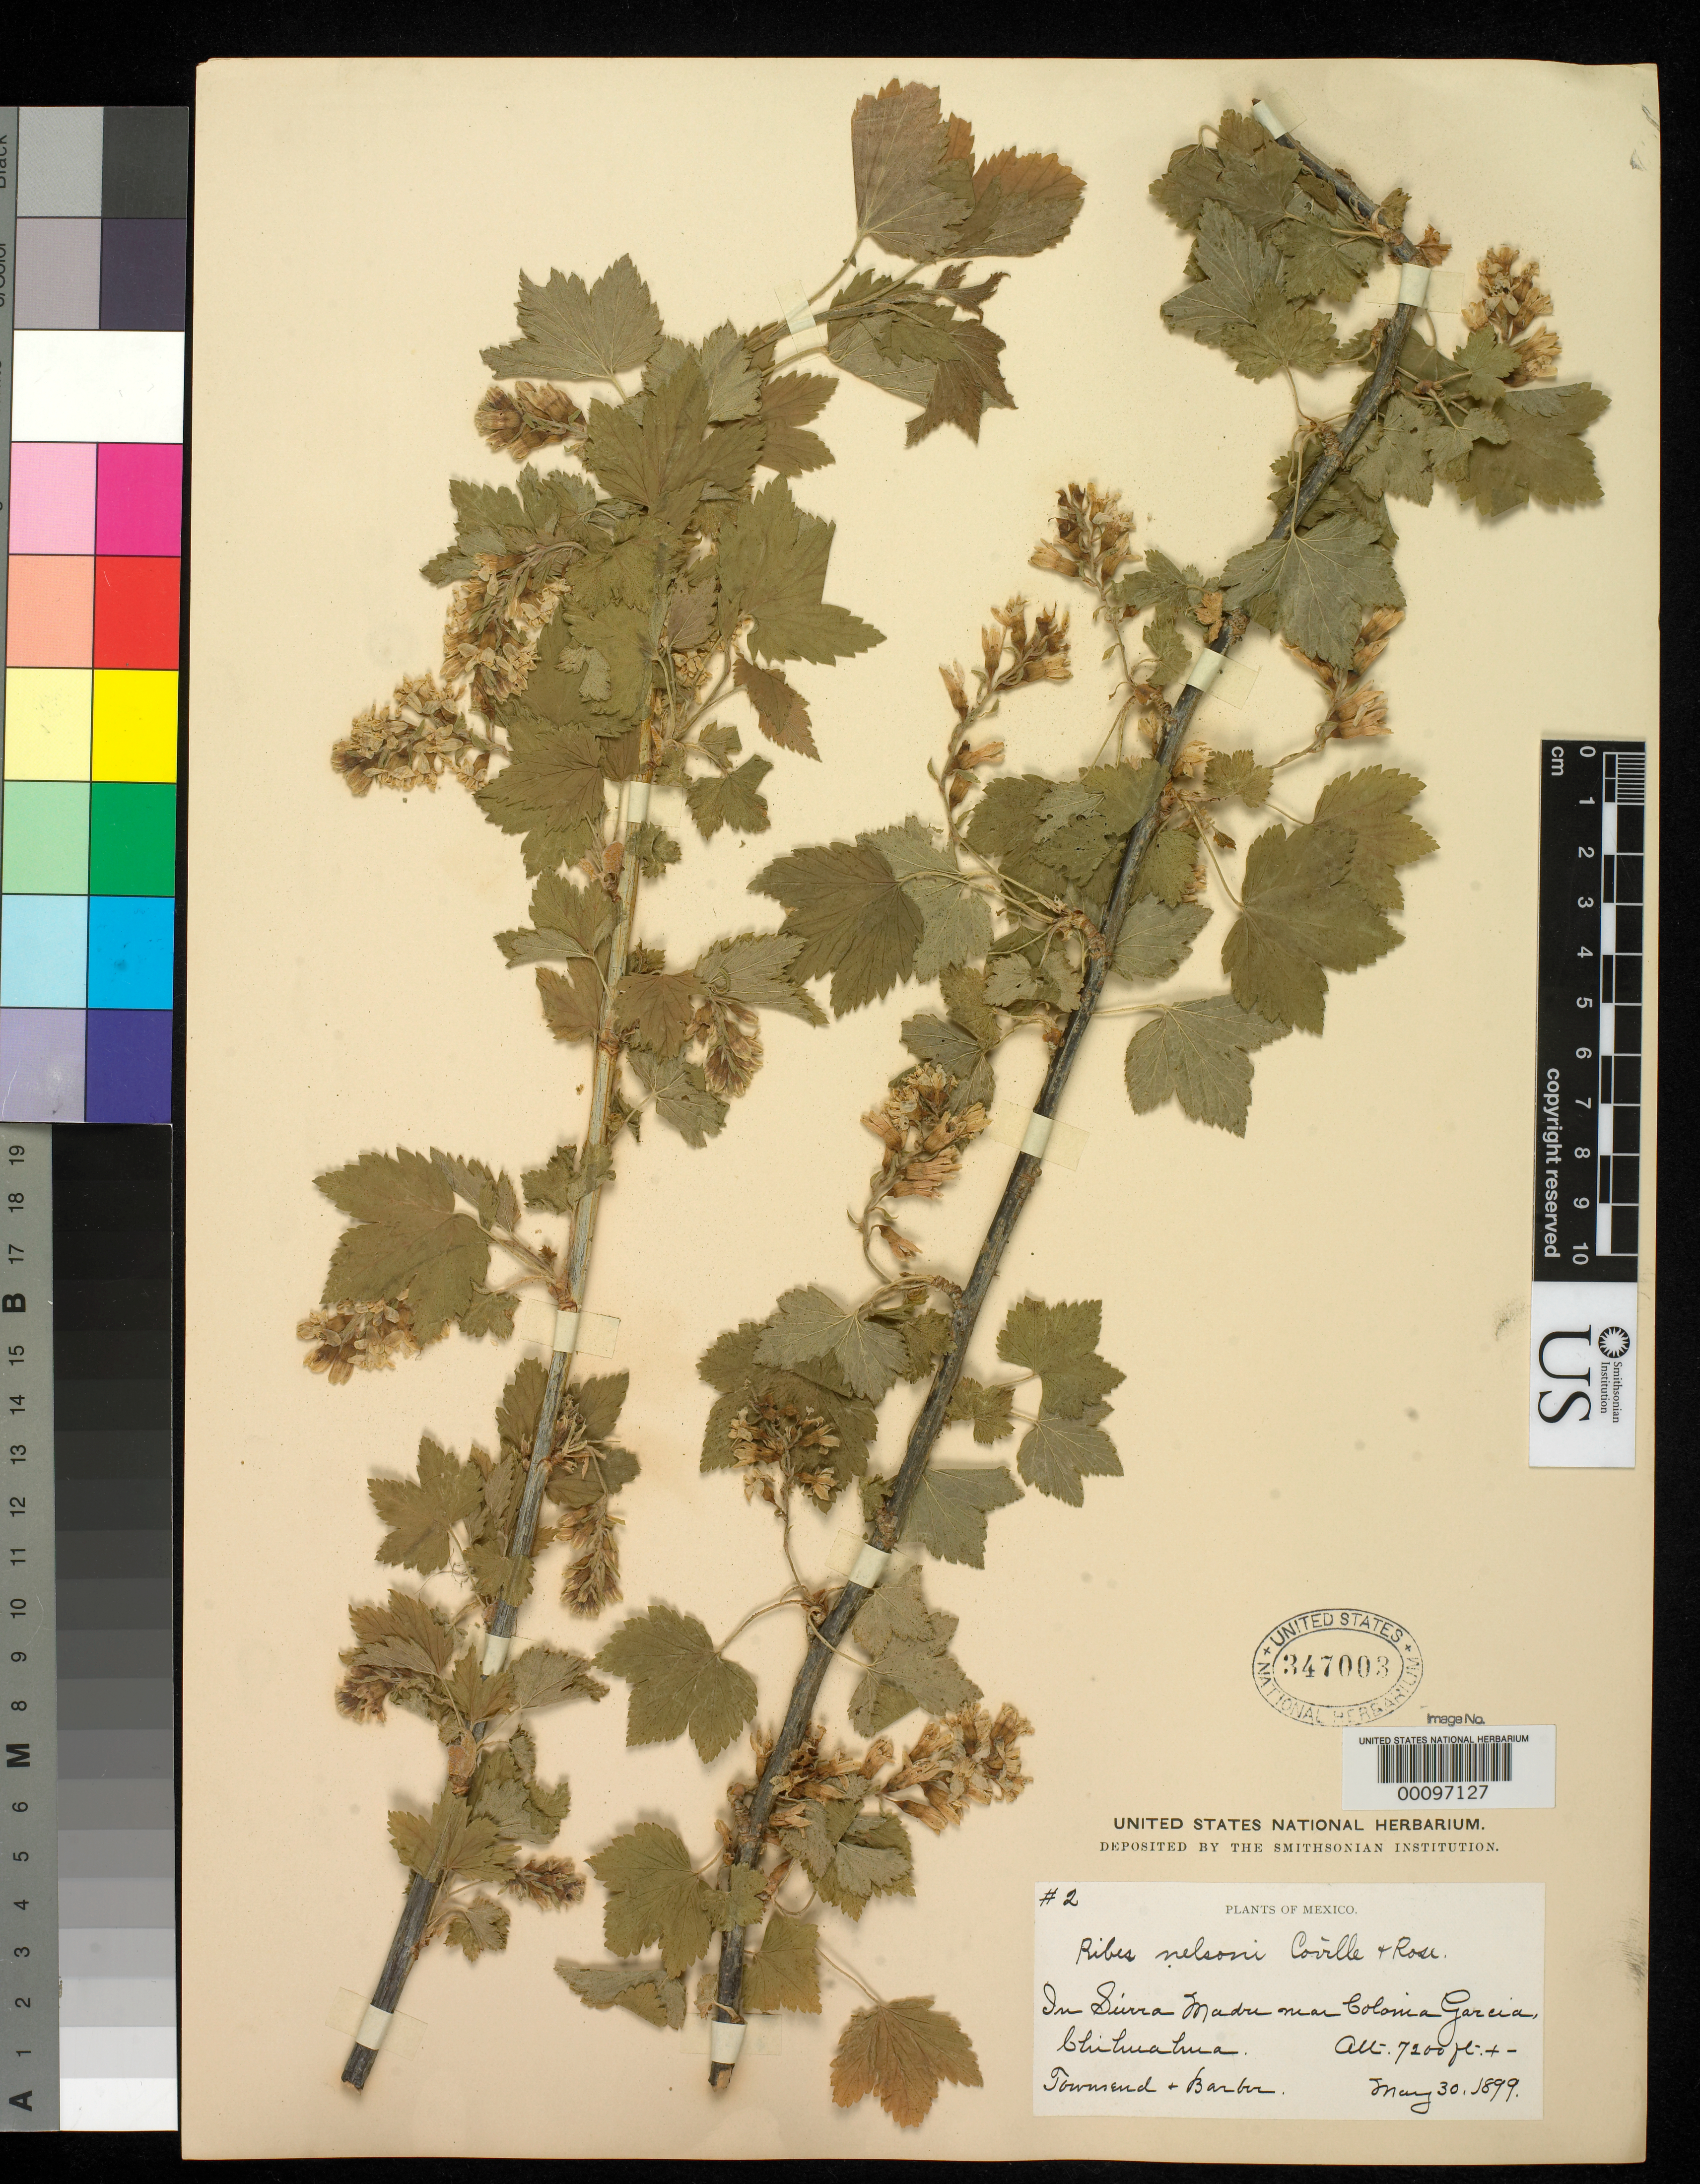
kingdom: Plantae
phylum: Tracheophyta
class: Magnoliopsida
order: Saxifragales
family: Grossulariaceae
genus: Ribes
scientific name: Ribes nelsonii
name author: Coville & Rose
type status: Isotype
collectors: C. H. T. Townsend & C. Barber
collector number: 2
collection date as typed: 30 May 1899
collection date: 1899-05-30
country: Mexico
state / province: Chihuahua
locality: Near Colonia Garcia, in the Sierra Madre.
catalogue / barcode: US 347003